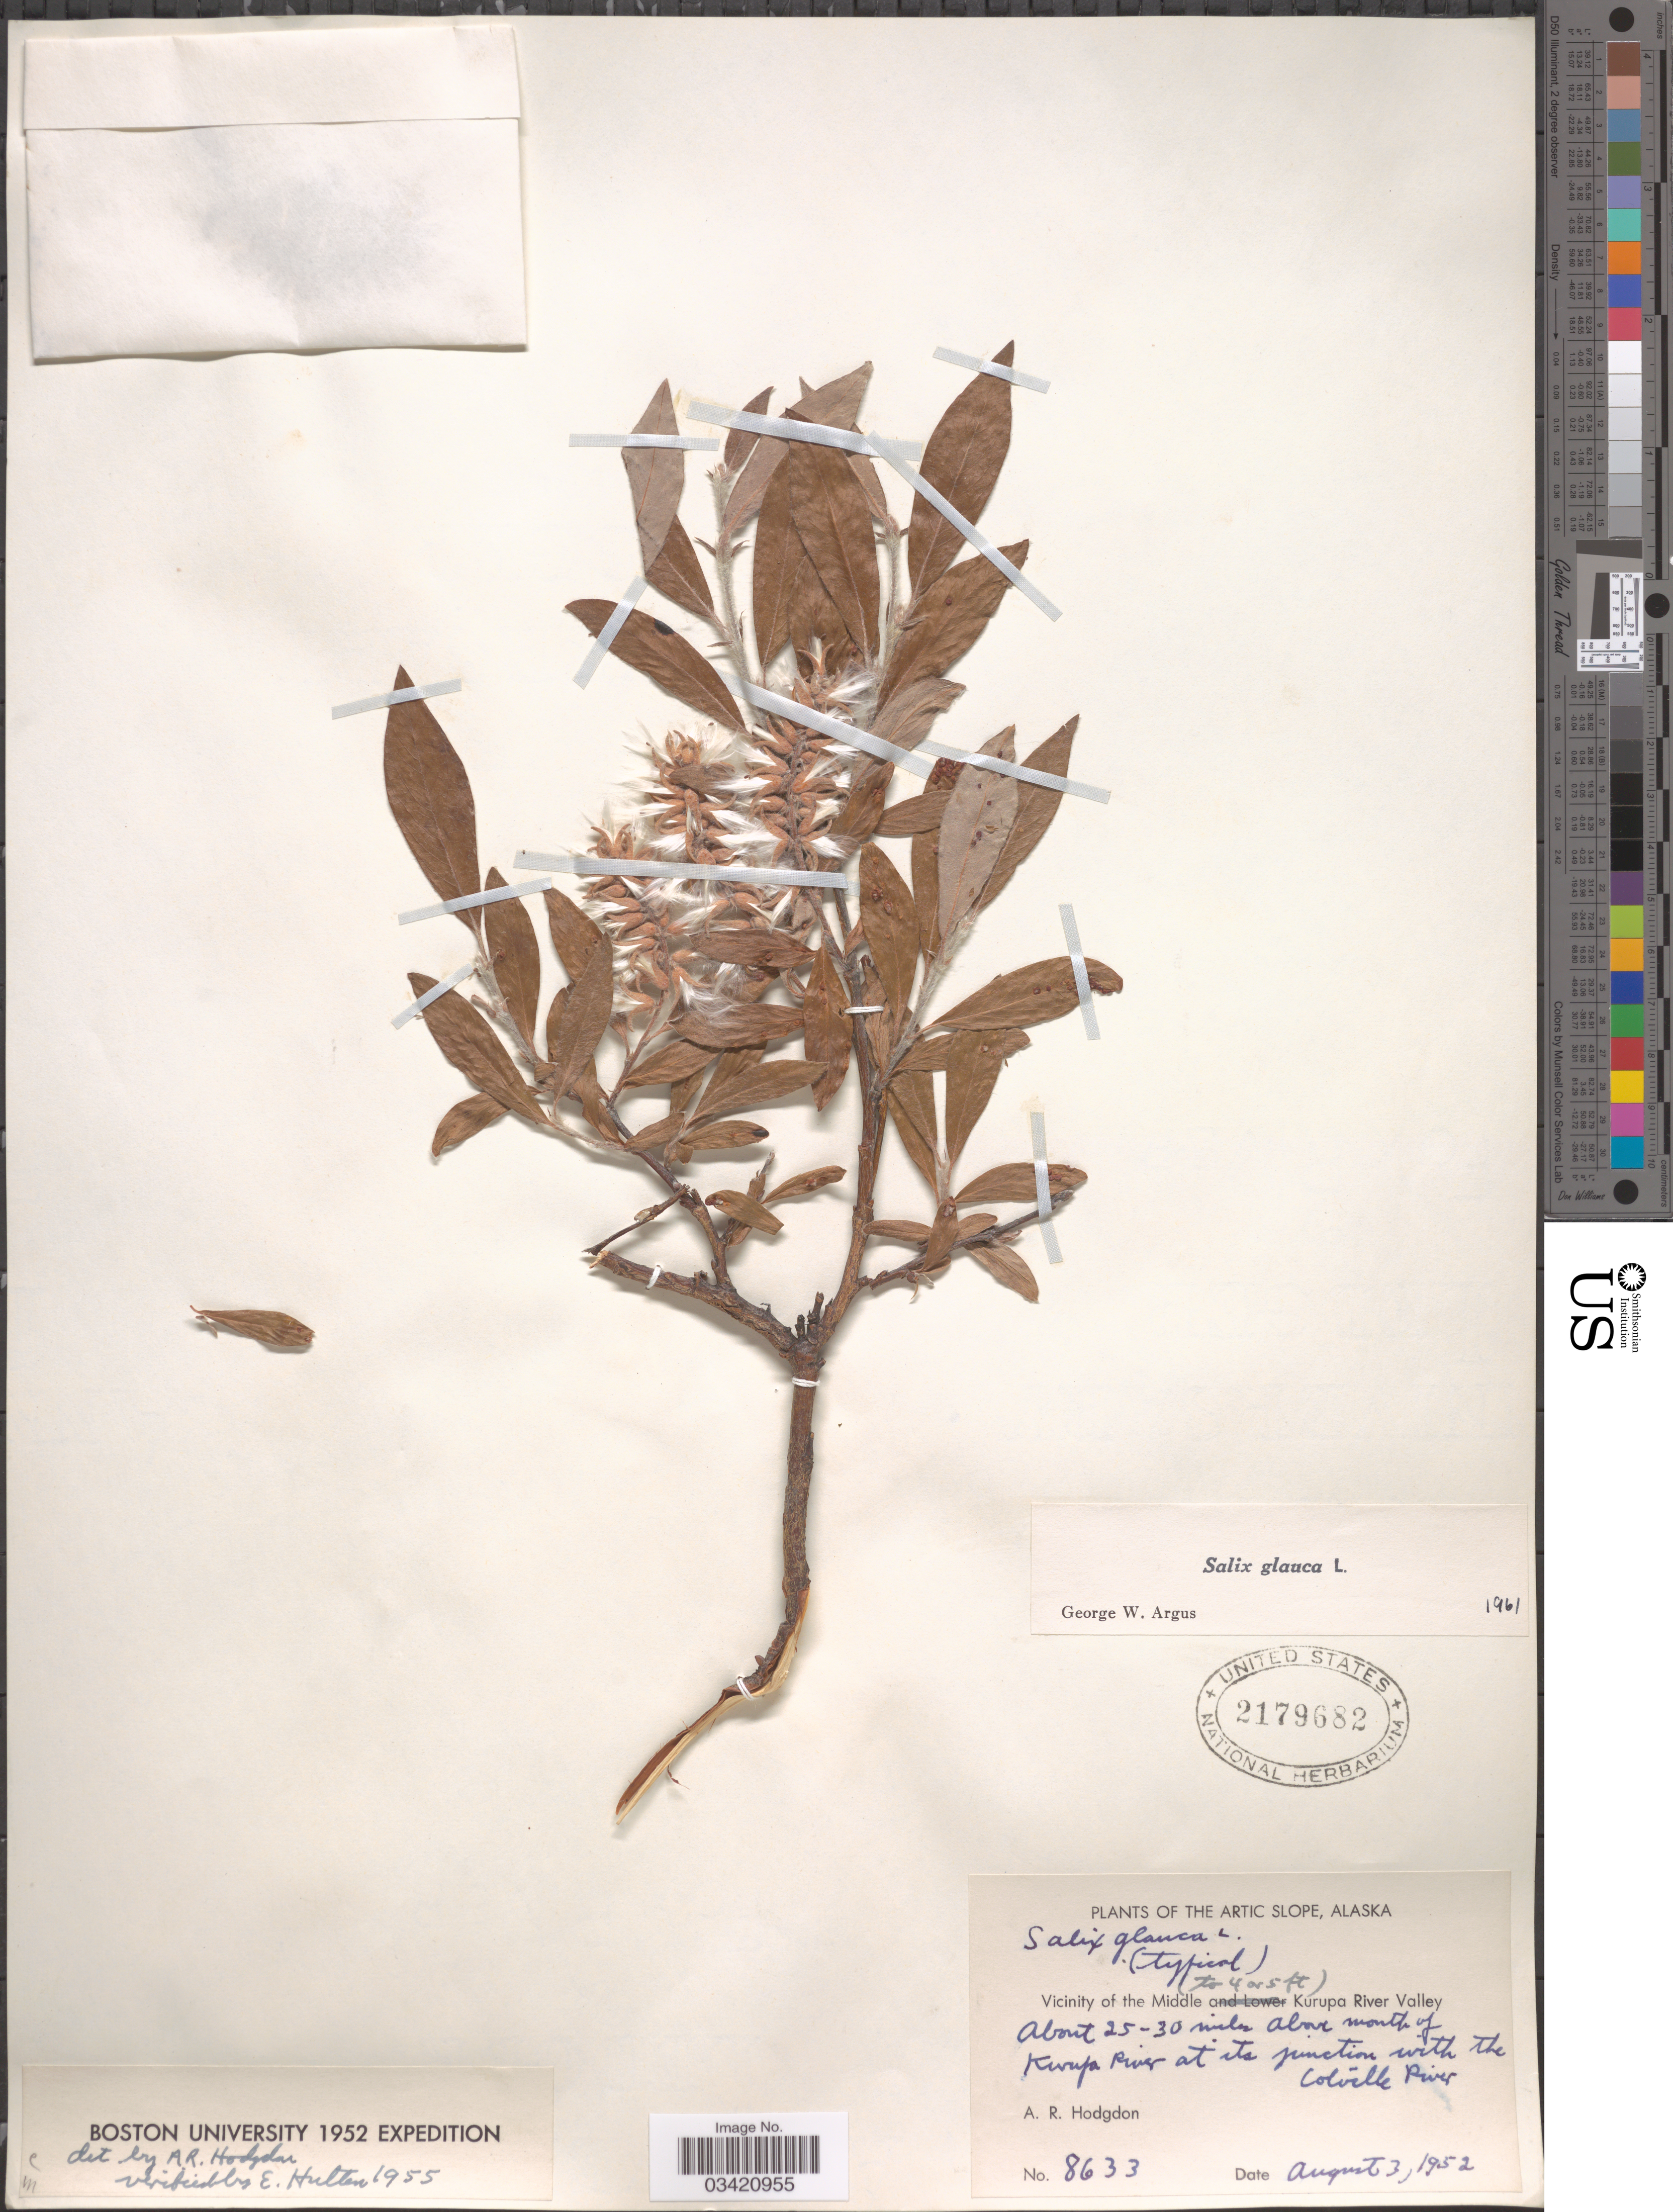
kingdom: Plantae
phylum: Tracheophyta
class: Magnoliopsida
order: Malpighiales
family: Salicaceae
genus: Salix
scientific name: Salix glauca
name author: L.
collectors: A. R. Hodgdon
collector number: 8633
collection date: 1952-08-03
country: United States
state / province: Alaska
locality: Arctic North Slope. Vicinity of the Middle Kurupa River Valley. About 25-30 miles above mouth of Kurupa River at its junction with the Colville River.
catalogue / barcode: US 2179682